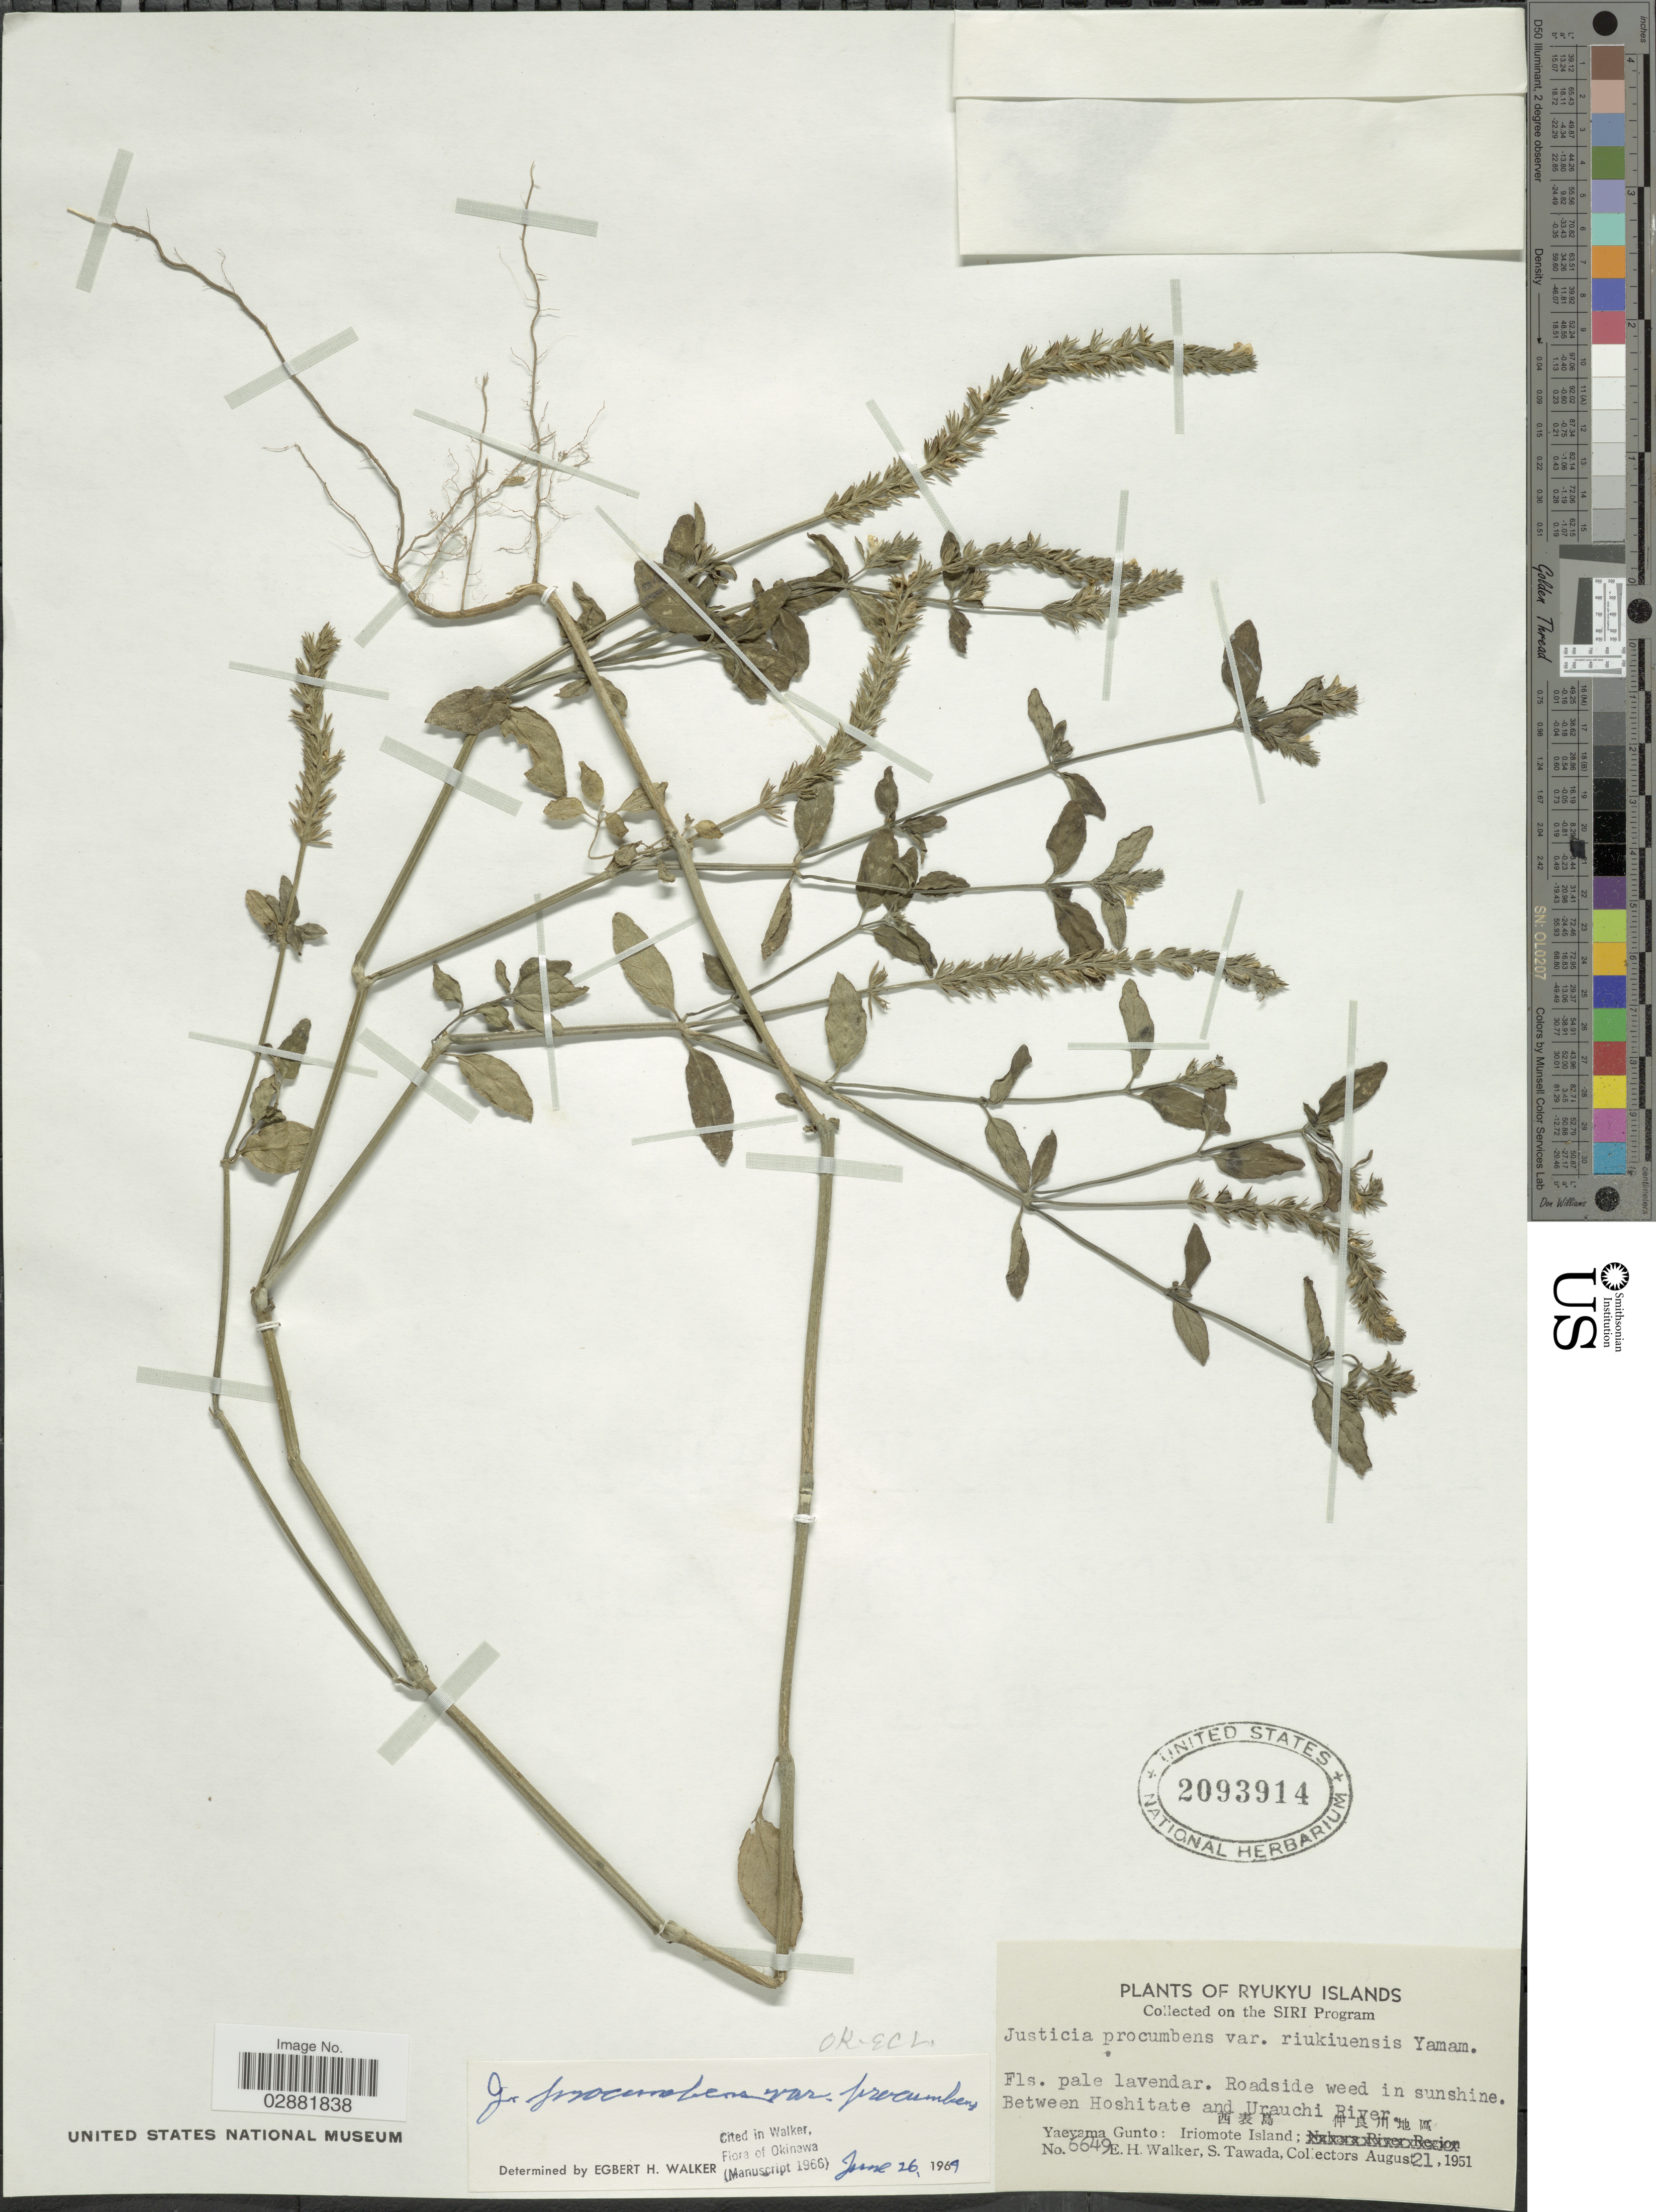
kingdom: Plantae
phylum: Tracheophyta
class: Magnoliopsida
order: Lamiales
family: Acanthaceae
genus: Justicia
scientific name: Justicia procumbens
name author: L.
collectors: E. H. Walker & S. Tawada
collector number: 6649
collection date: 1951-08-21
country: Japan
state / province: Okinawa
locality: Ryukyu Islands, Roadside weed in sunshine, Between Hoshitate and Urauchi River, Yaeyama Gunto, Iriomote Island X.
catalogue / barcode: US 2093914